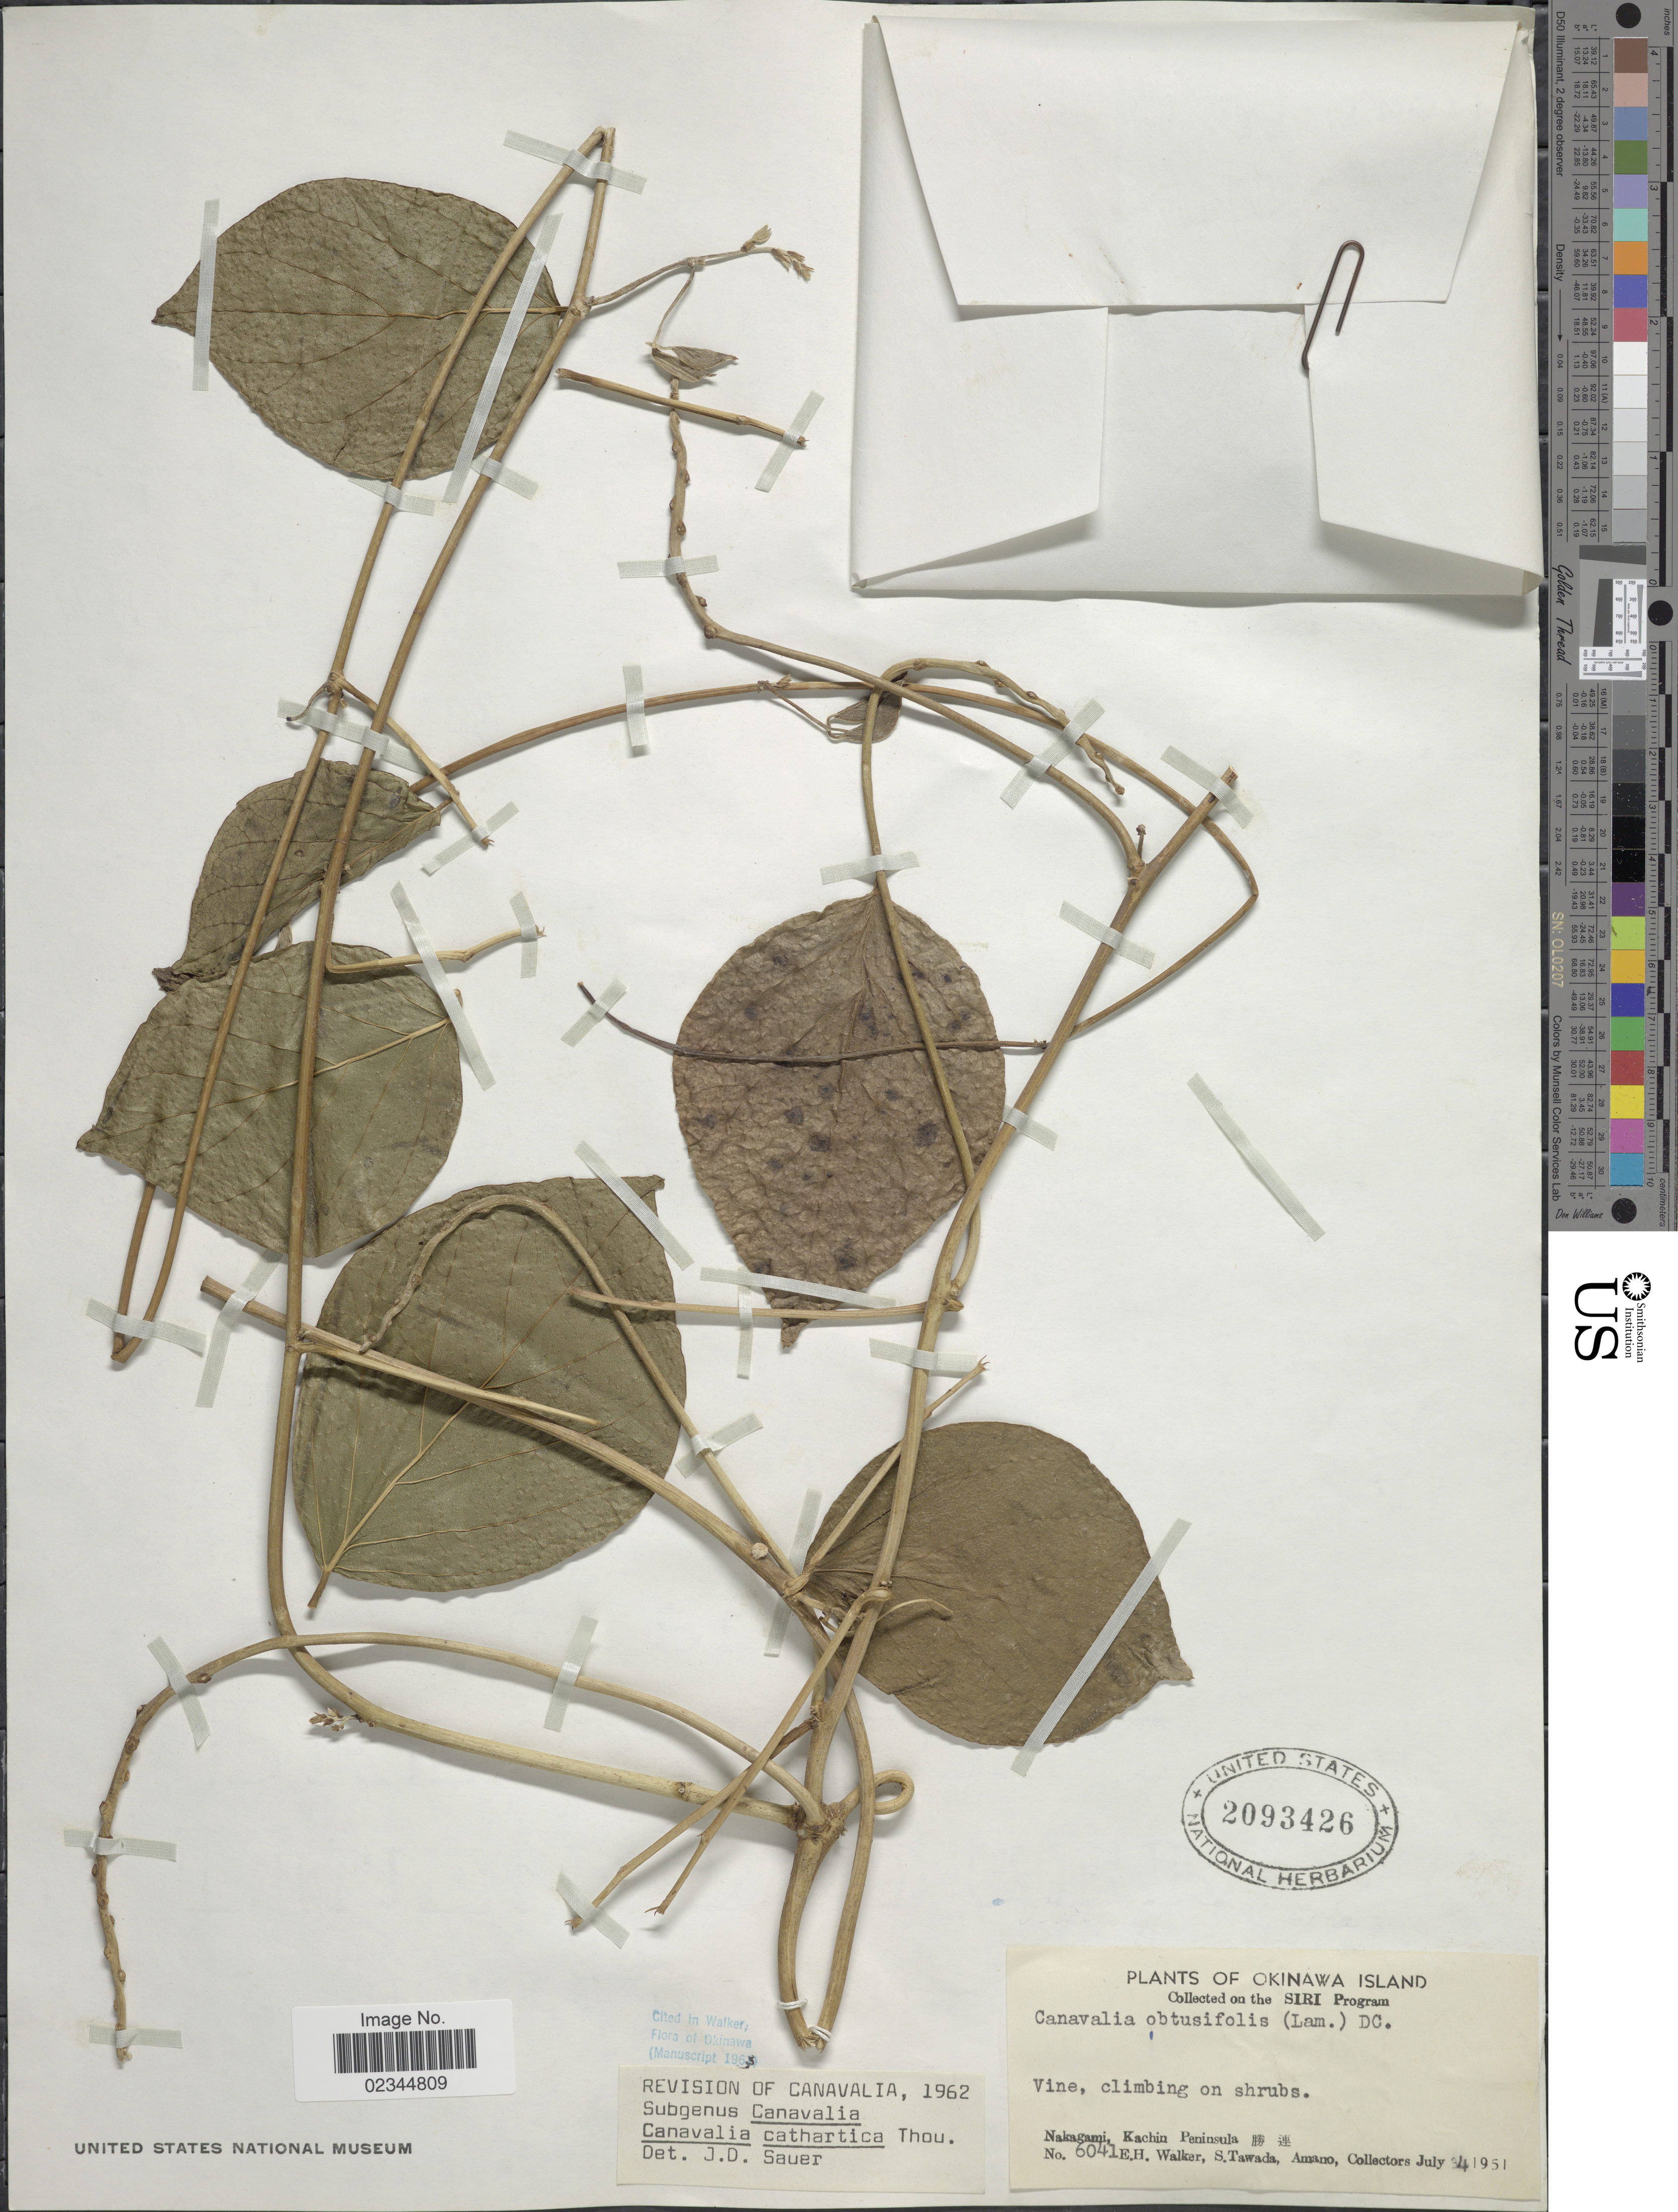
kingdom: Plantae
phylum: Tracheophyta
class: Magnoliopsida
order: Fabales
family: Fabaceae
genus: Canavalia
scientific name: Canavalia cathartica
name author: Thouars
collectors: E. H. Walker, S. Tawada & T. Amano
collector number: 6041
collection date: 1951-07-04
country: Japan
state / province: Okinawa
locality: Okinawa Island. Nakagami, Kachin Peninsula.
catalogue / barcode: US 2093426